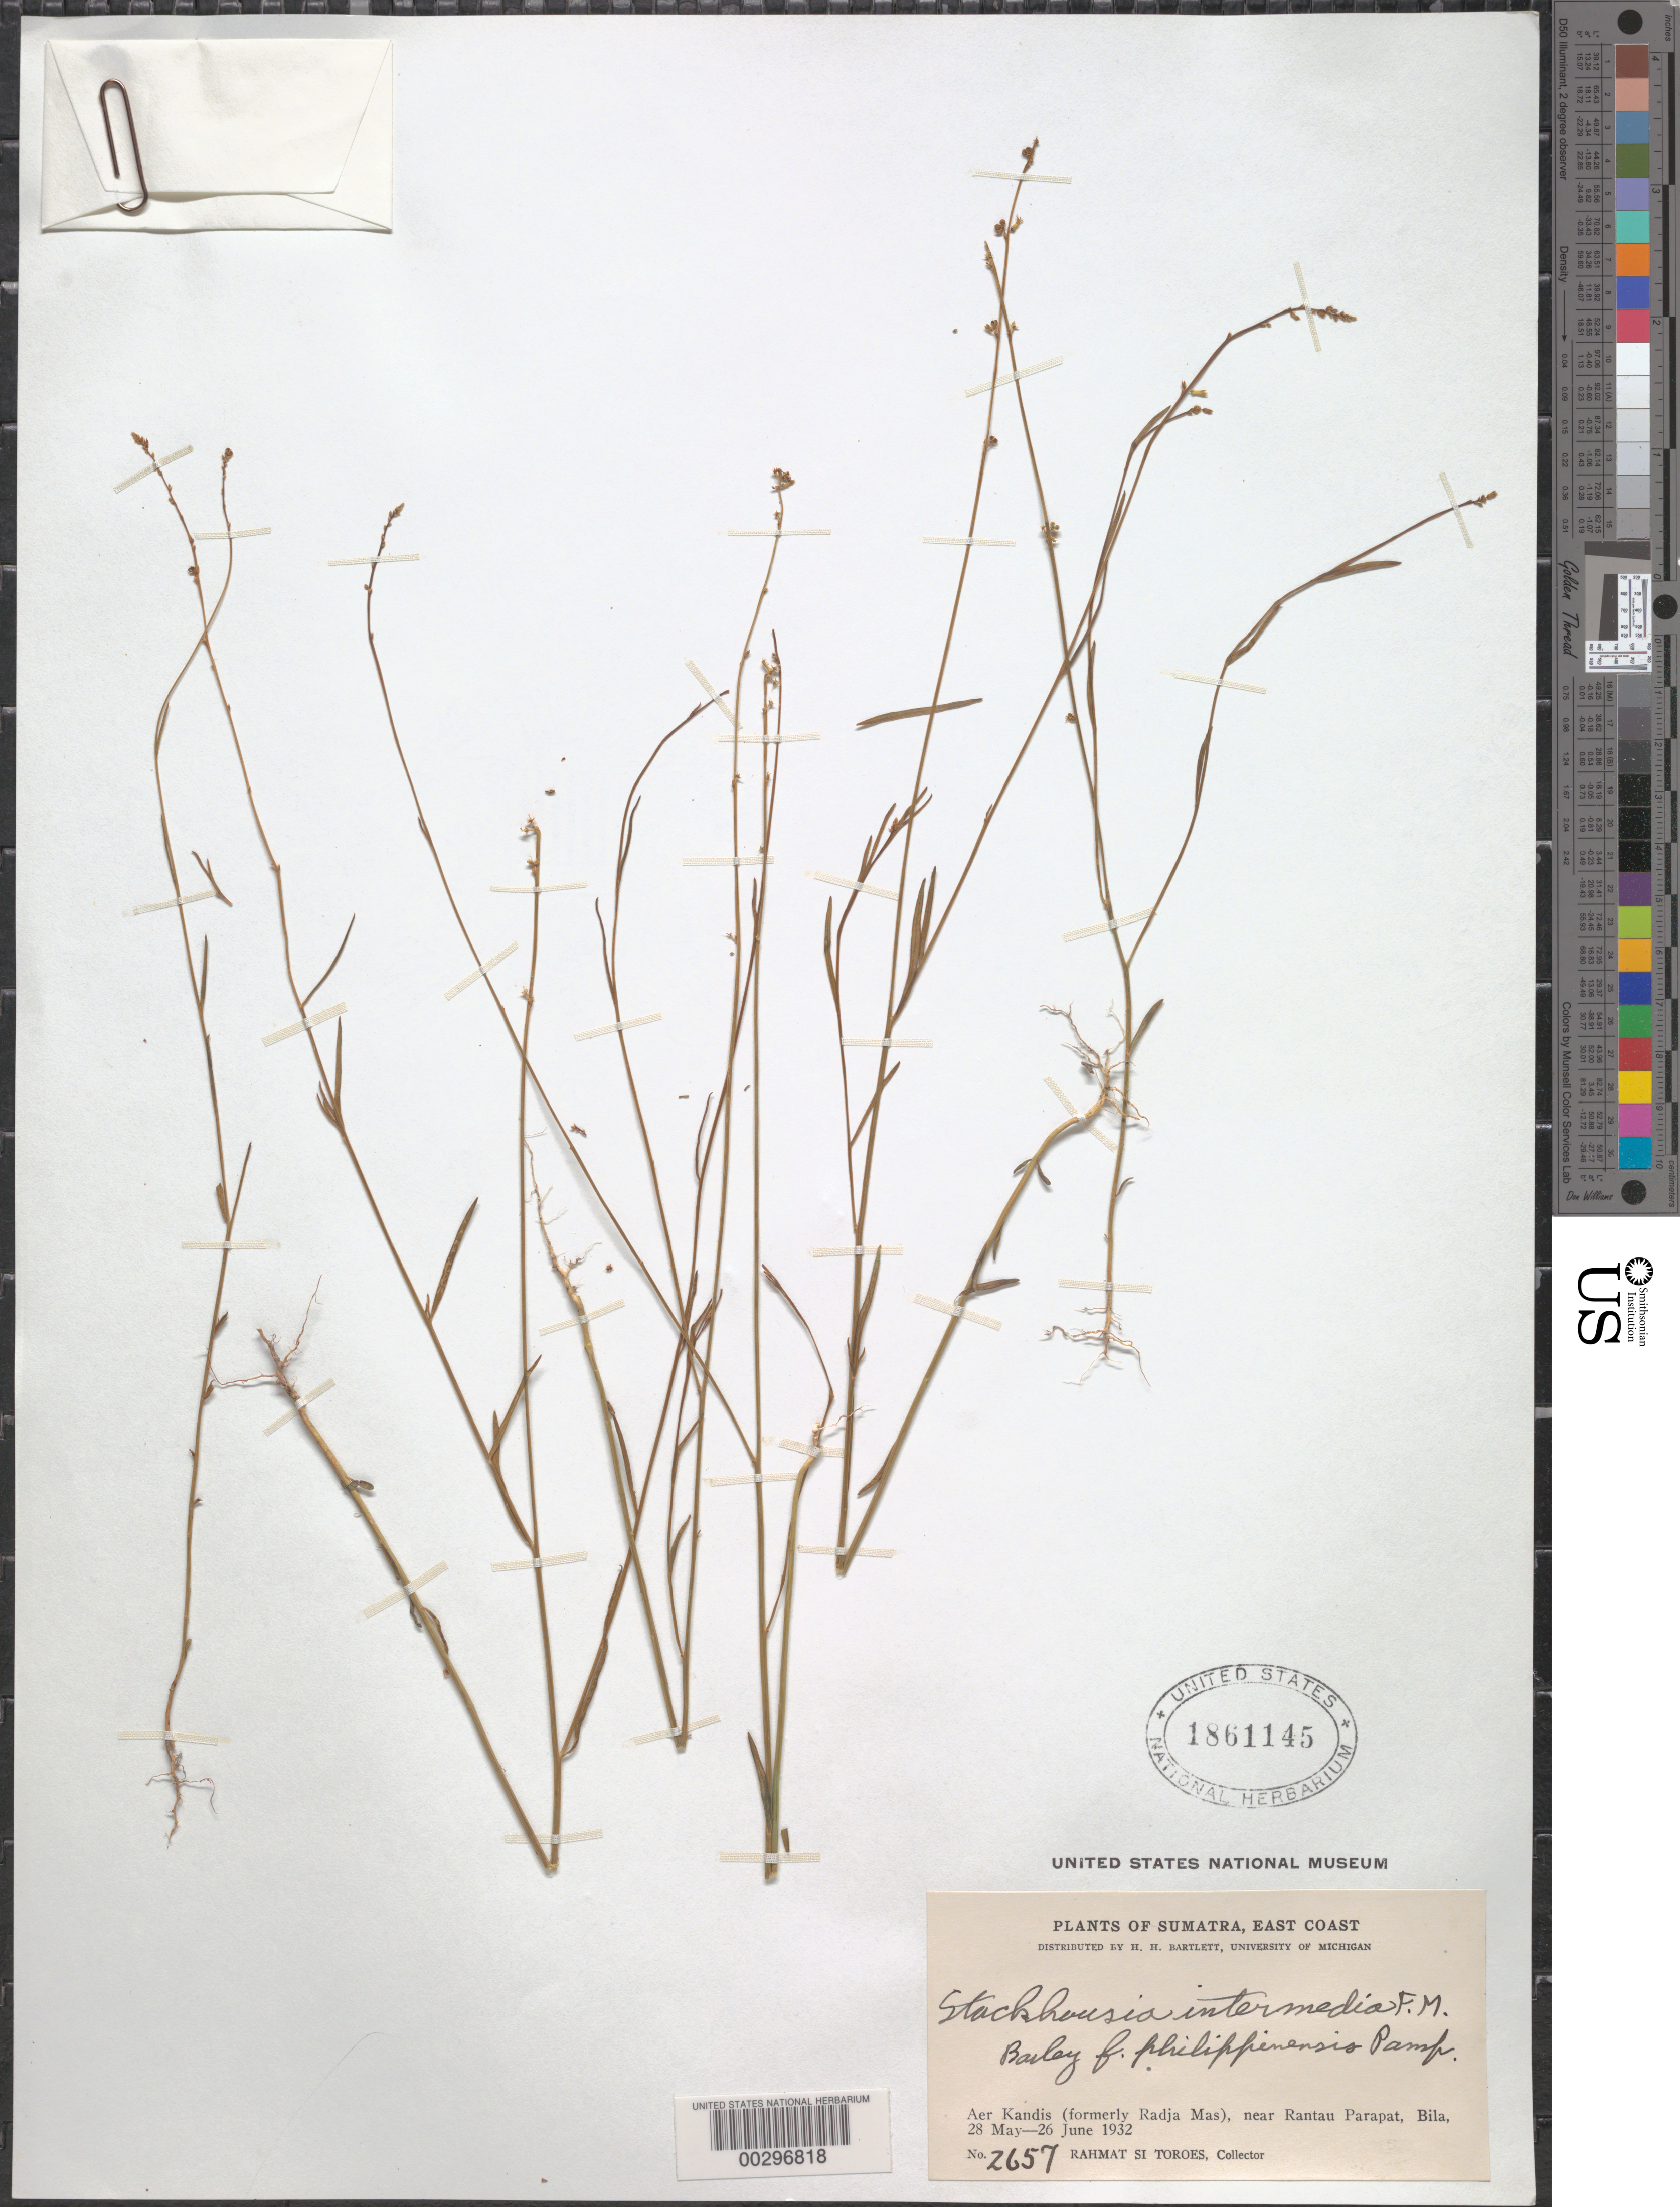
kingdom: Plantae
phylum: Tracheophyta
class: Magnoliopsida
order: Celastrales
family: Celastraceae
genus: Stackhousia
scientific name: Stackhousia intermedia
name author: F.M. Bailey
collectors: Rahmat Si Boeea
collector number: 2657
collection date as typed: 28 May 1932 to 26 Jun 1932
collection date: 1932-05-28/1932-06-26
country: Indonesia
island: Sumatra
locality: Aer kandis, near rantau parapat, bila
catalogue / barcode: US 1861145